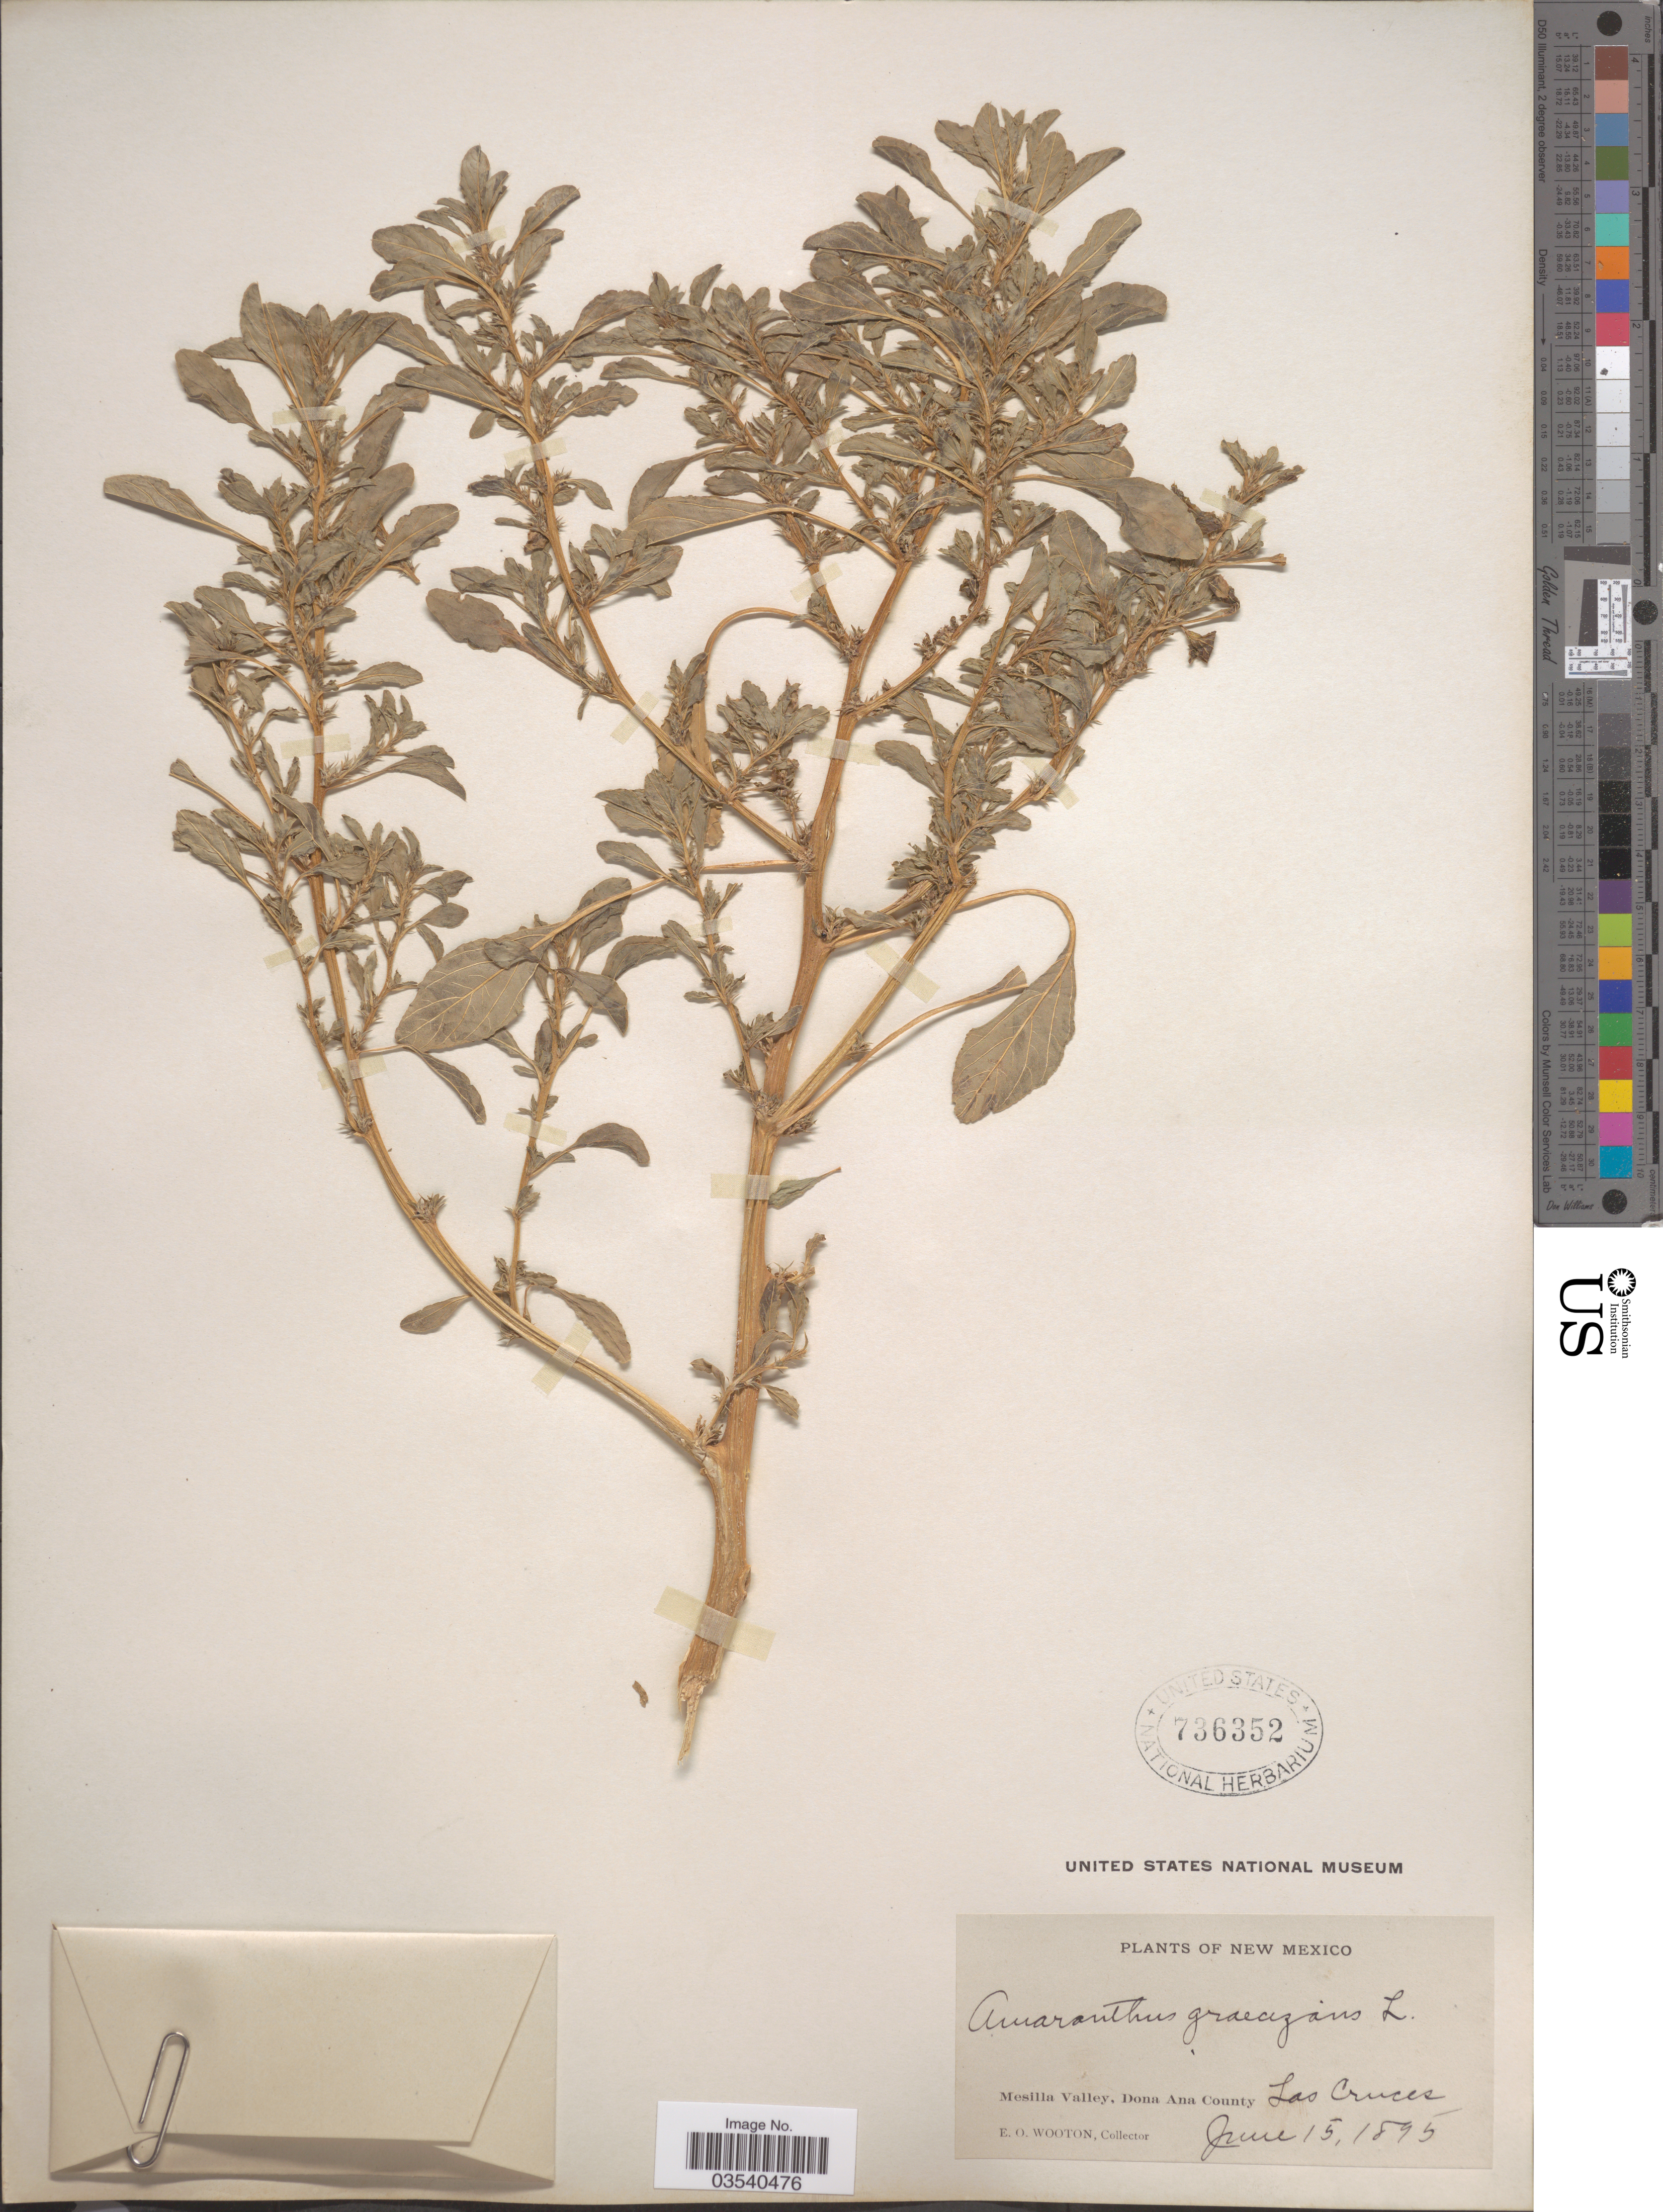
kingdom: Plantae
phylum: Tracheophyta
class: Magnoliopsida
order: Caryophyllales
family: Amaranthaceae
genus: Amaranthus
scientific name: Amaranthus graecizans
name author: L.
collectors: E. O. Wooton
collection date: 1895-06-15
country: United States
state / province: New Mexico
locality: Mesilla Valley, Dona Ana County. Las Cruces.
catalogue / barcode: US 736352